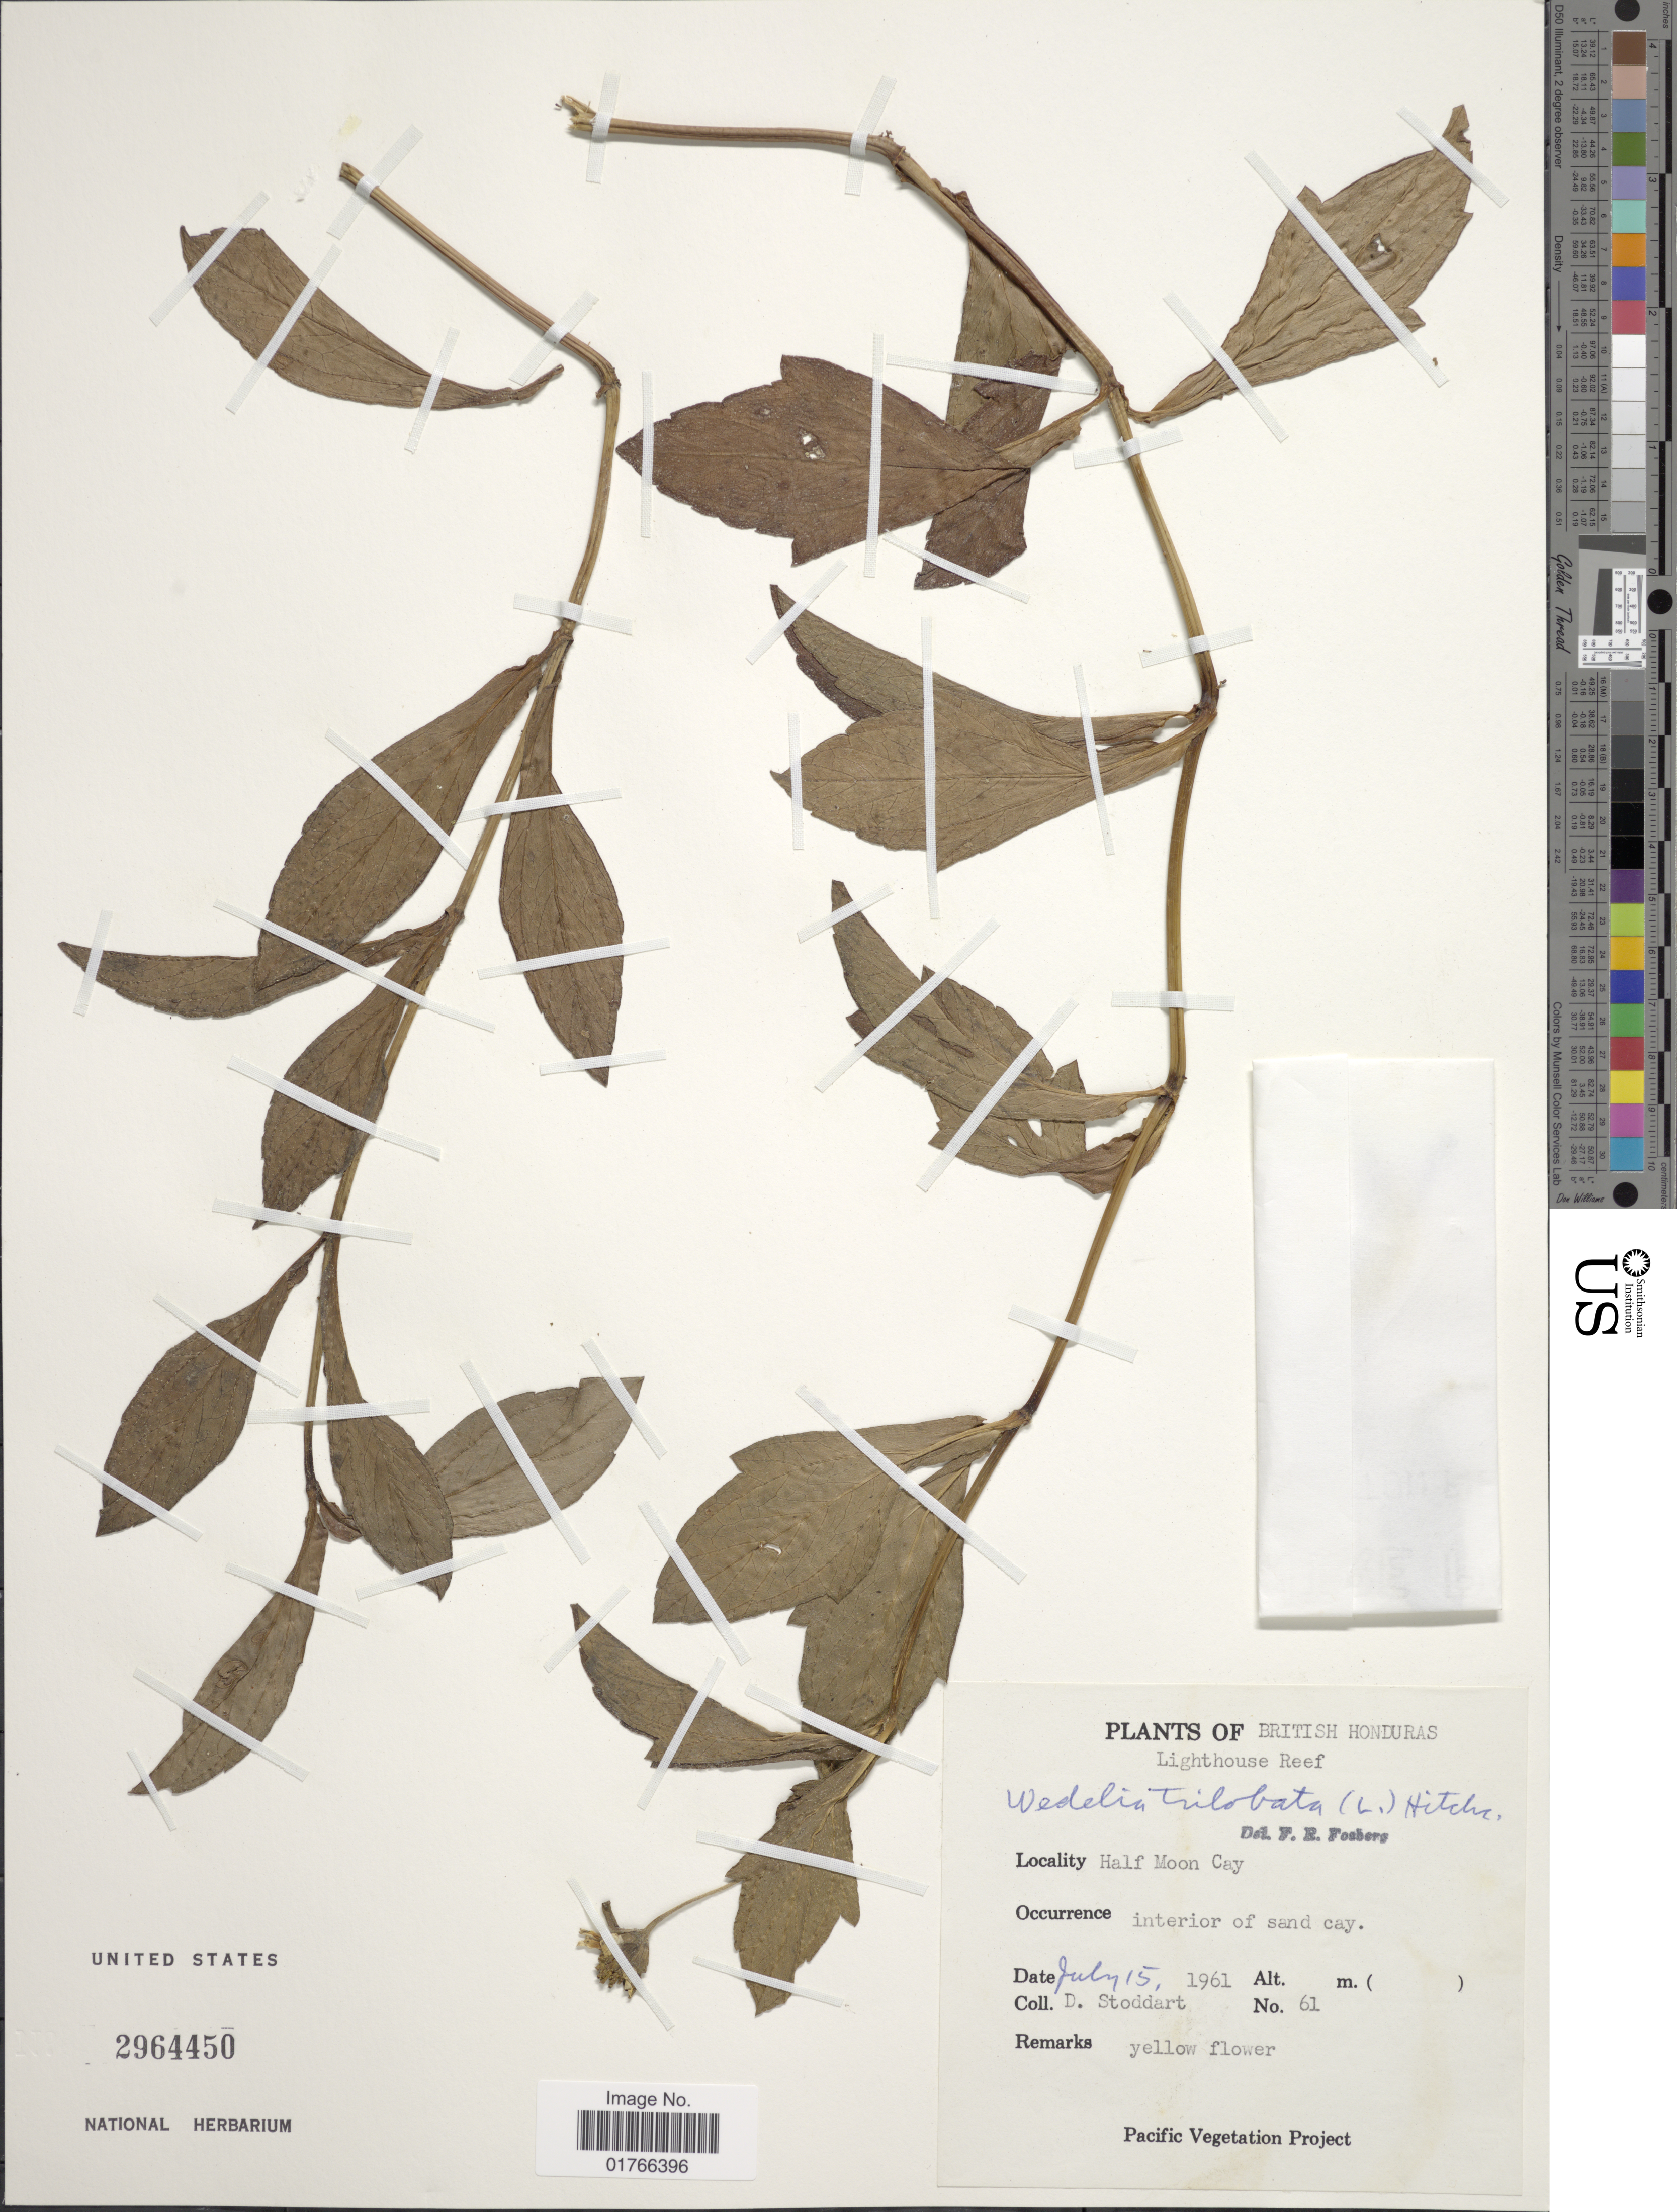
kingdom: Plantae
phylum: Tracheophyta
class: Magnoliopsida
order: Asterales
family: Asteraceae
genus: Sphagneticola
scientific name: Sphagneticola trilobata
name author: (L.) Pruski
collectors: D. Stoddart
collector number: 61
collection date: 1961-07-15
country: Belize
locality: British Honduras, Lighthouse Reef, Half Moon Cay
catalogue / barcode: US 2964450